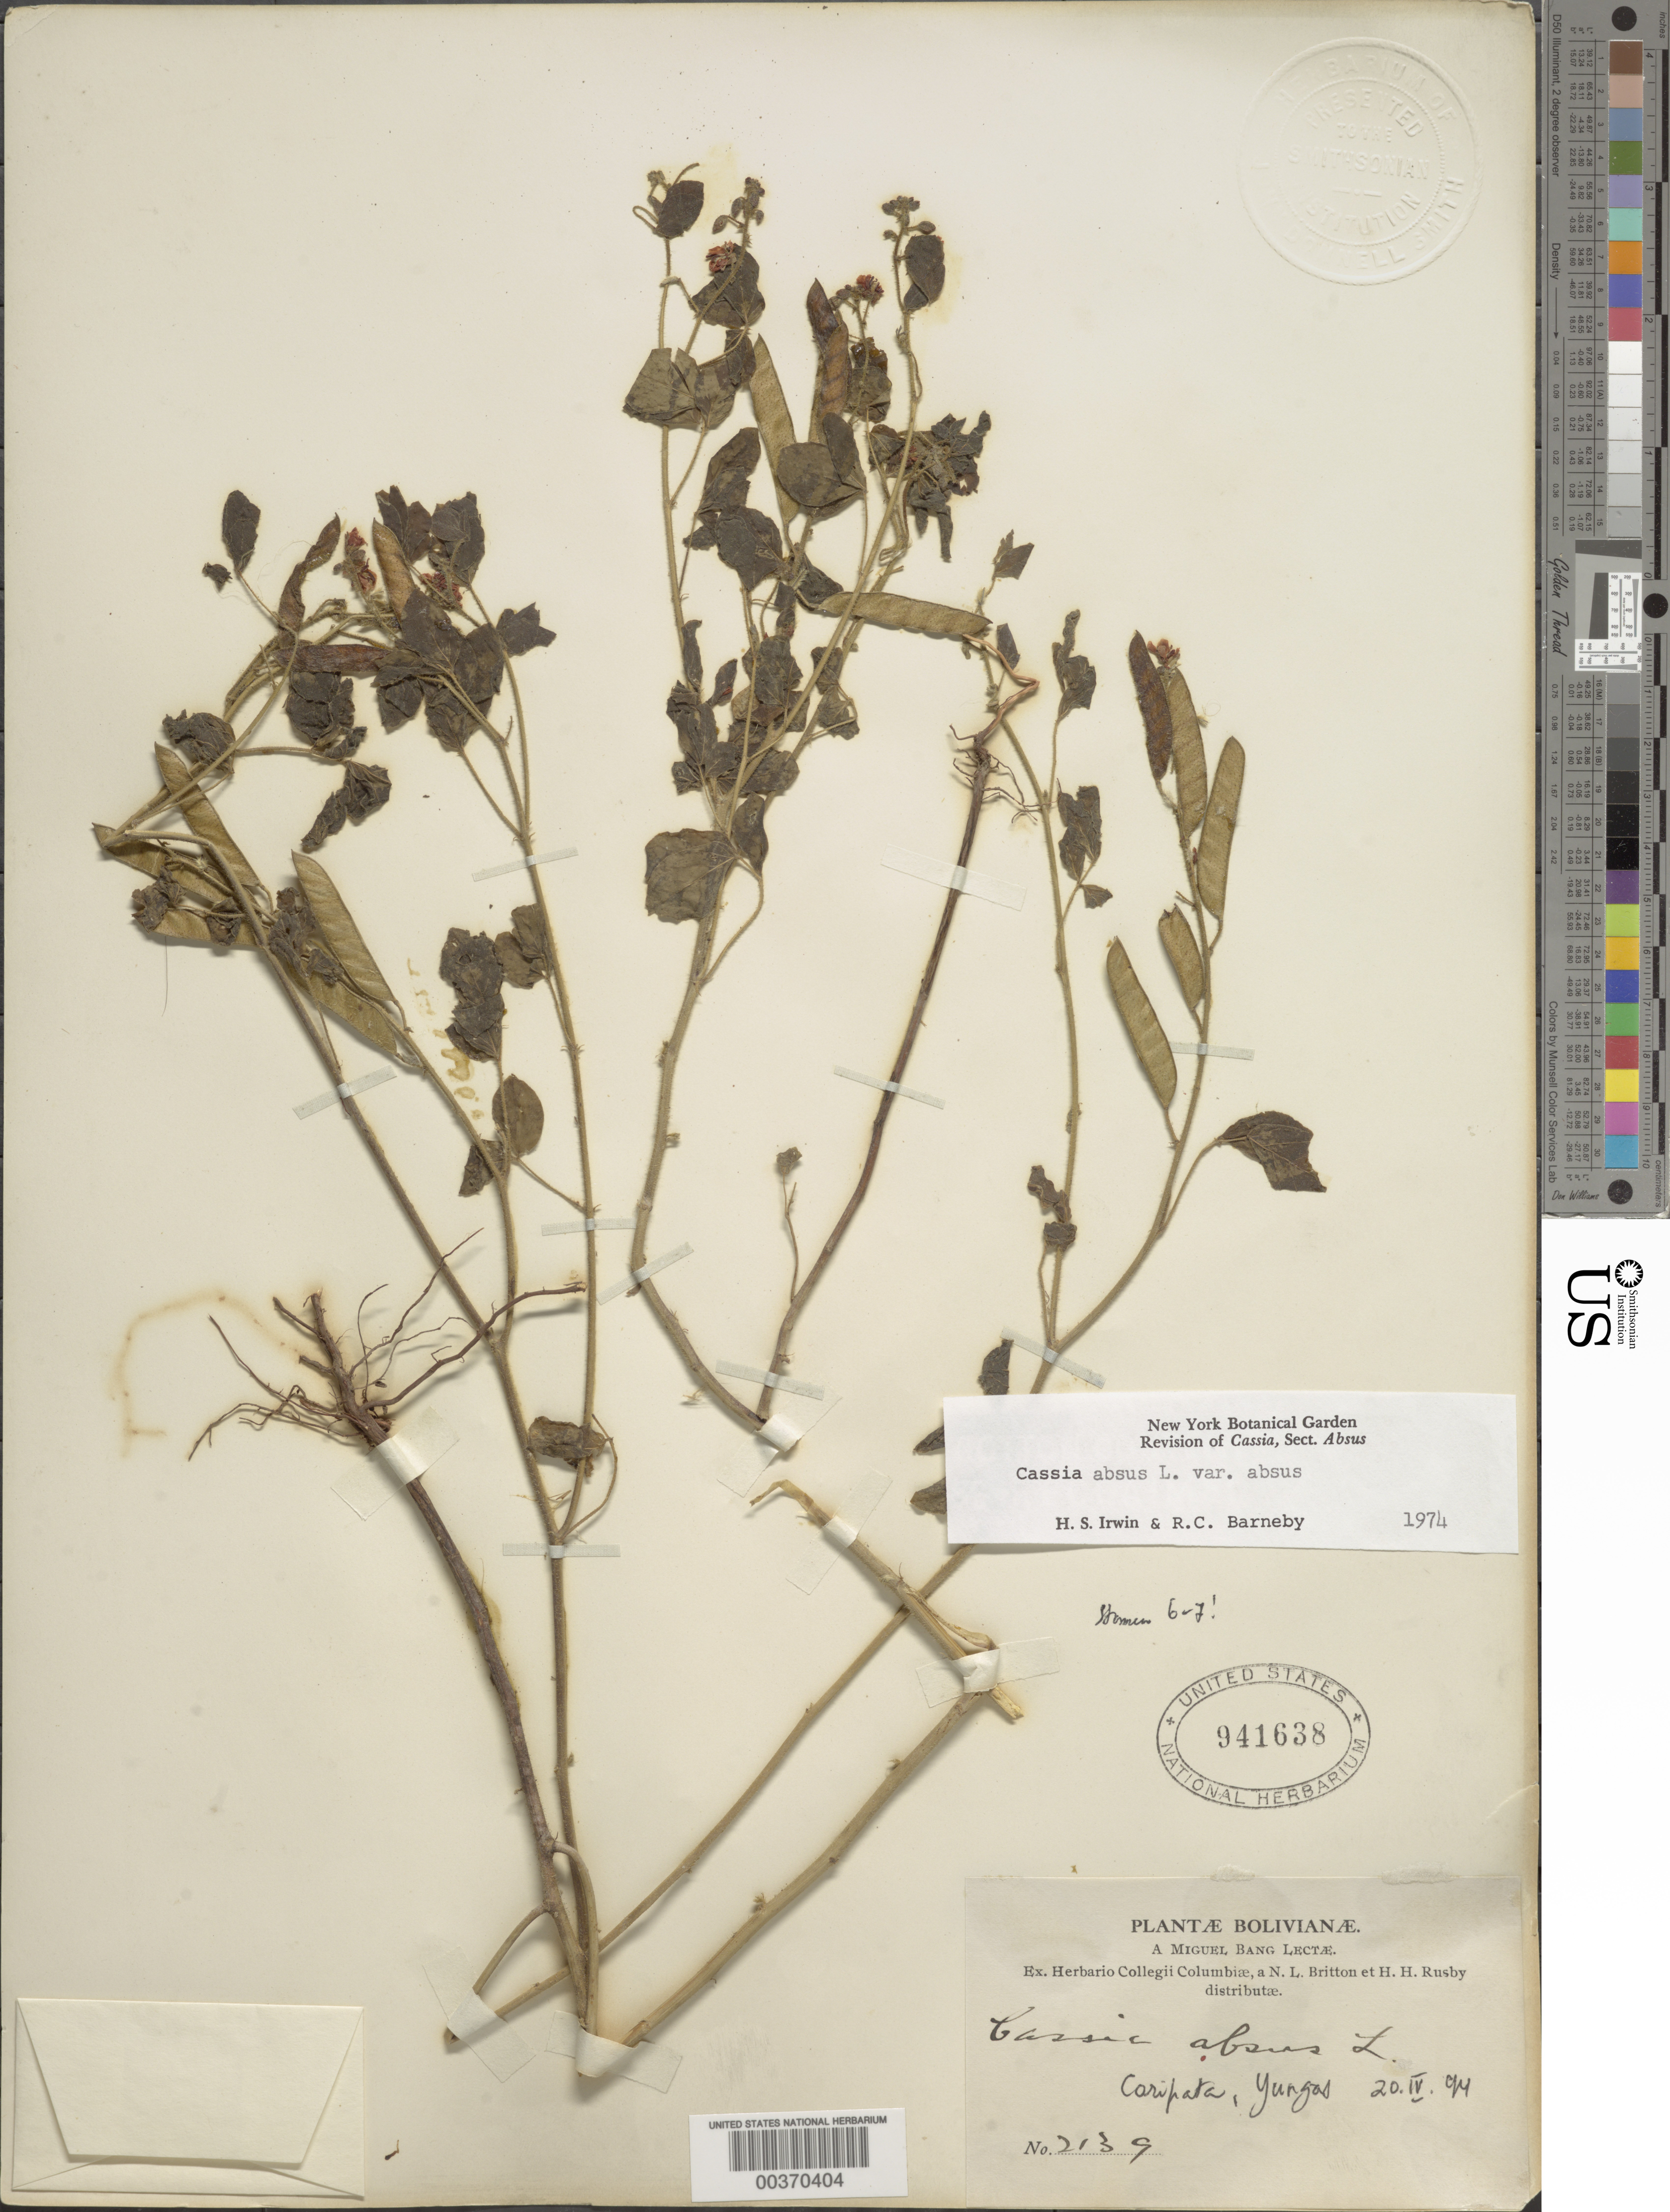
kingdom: Plantae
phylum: Tracheophyta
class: Magnoliopsida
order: Fabales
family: Fabaceae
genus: Chamaecrista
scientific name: Chamaecrista absus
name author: (L.) H.S. Irwin & Barneby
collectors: M. Bang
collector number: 2139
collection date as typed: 20 Apr 1894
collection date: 1894-04-20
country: Bolivia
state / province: La Paz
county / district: Nor Yungas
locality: Caripata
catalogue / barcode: US 941638